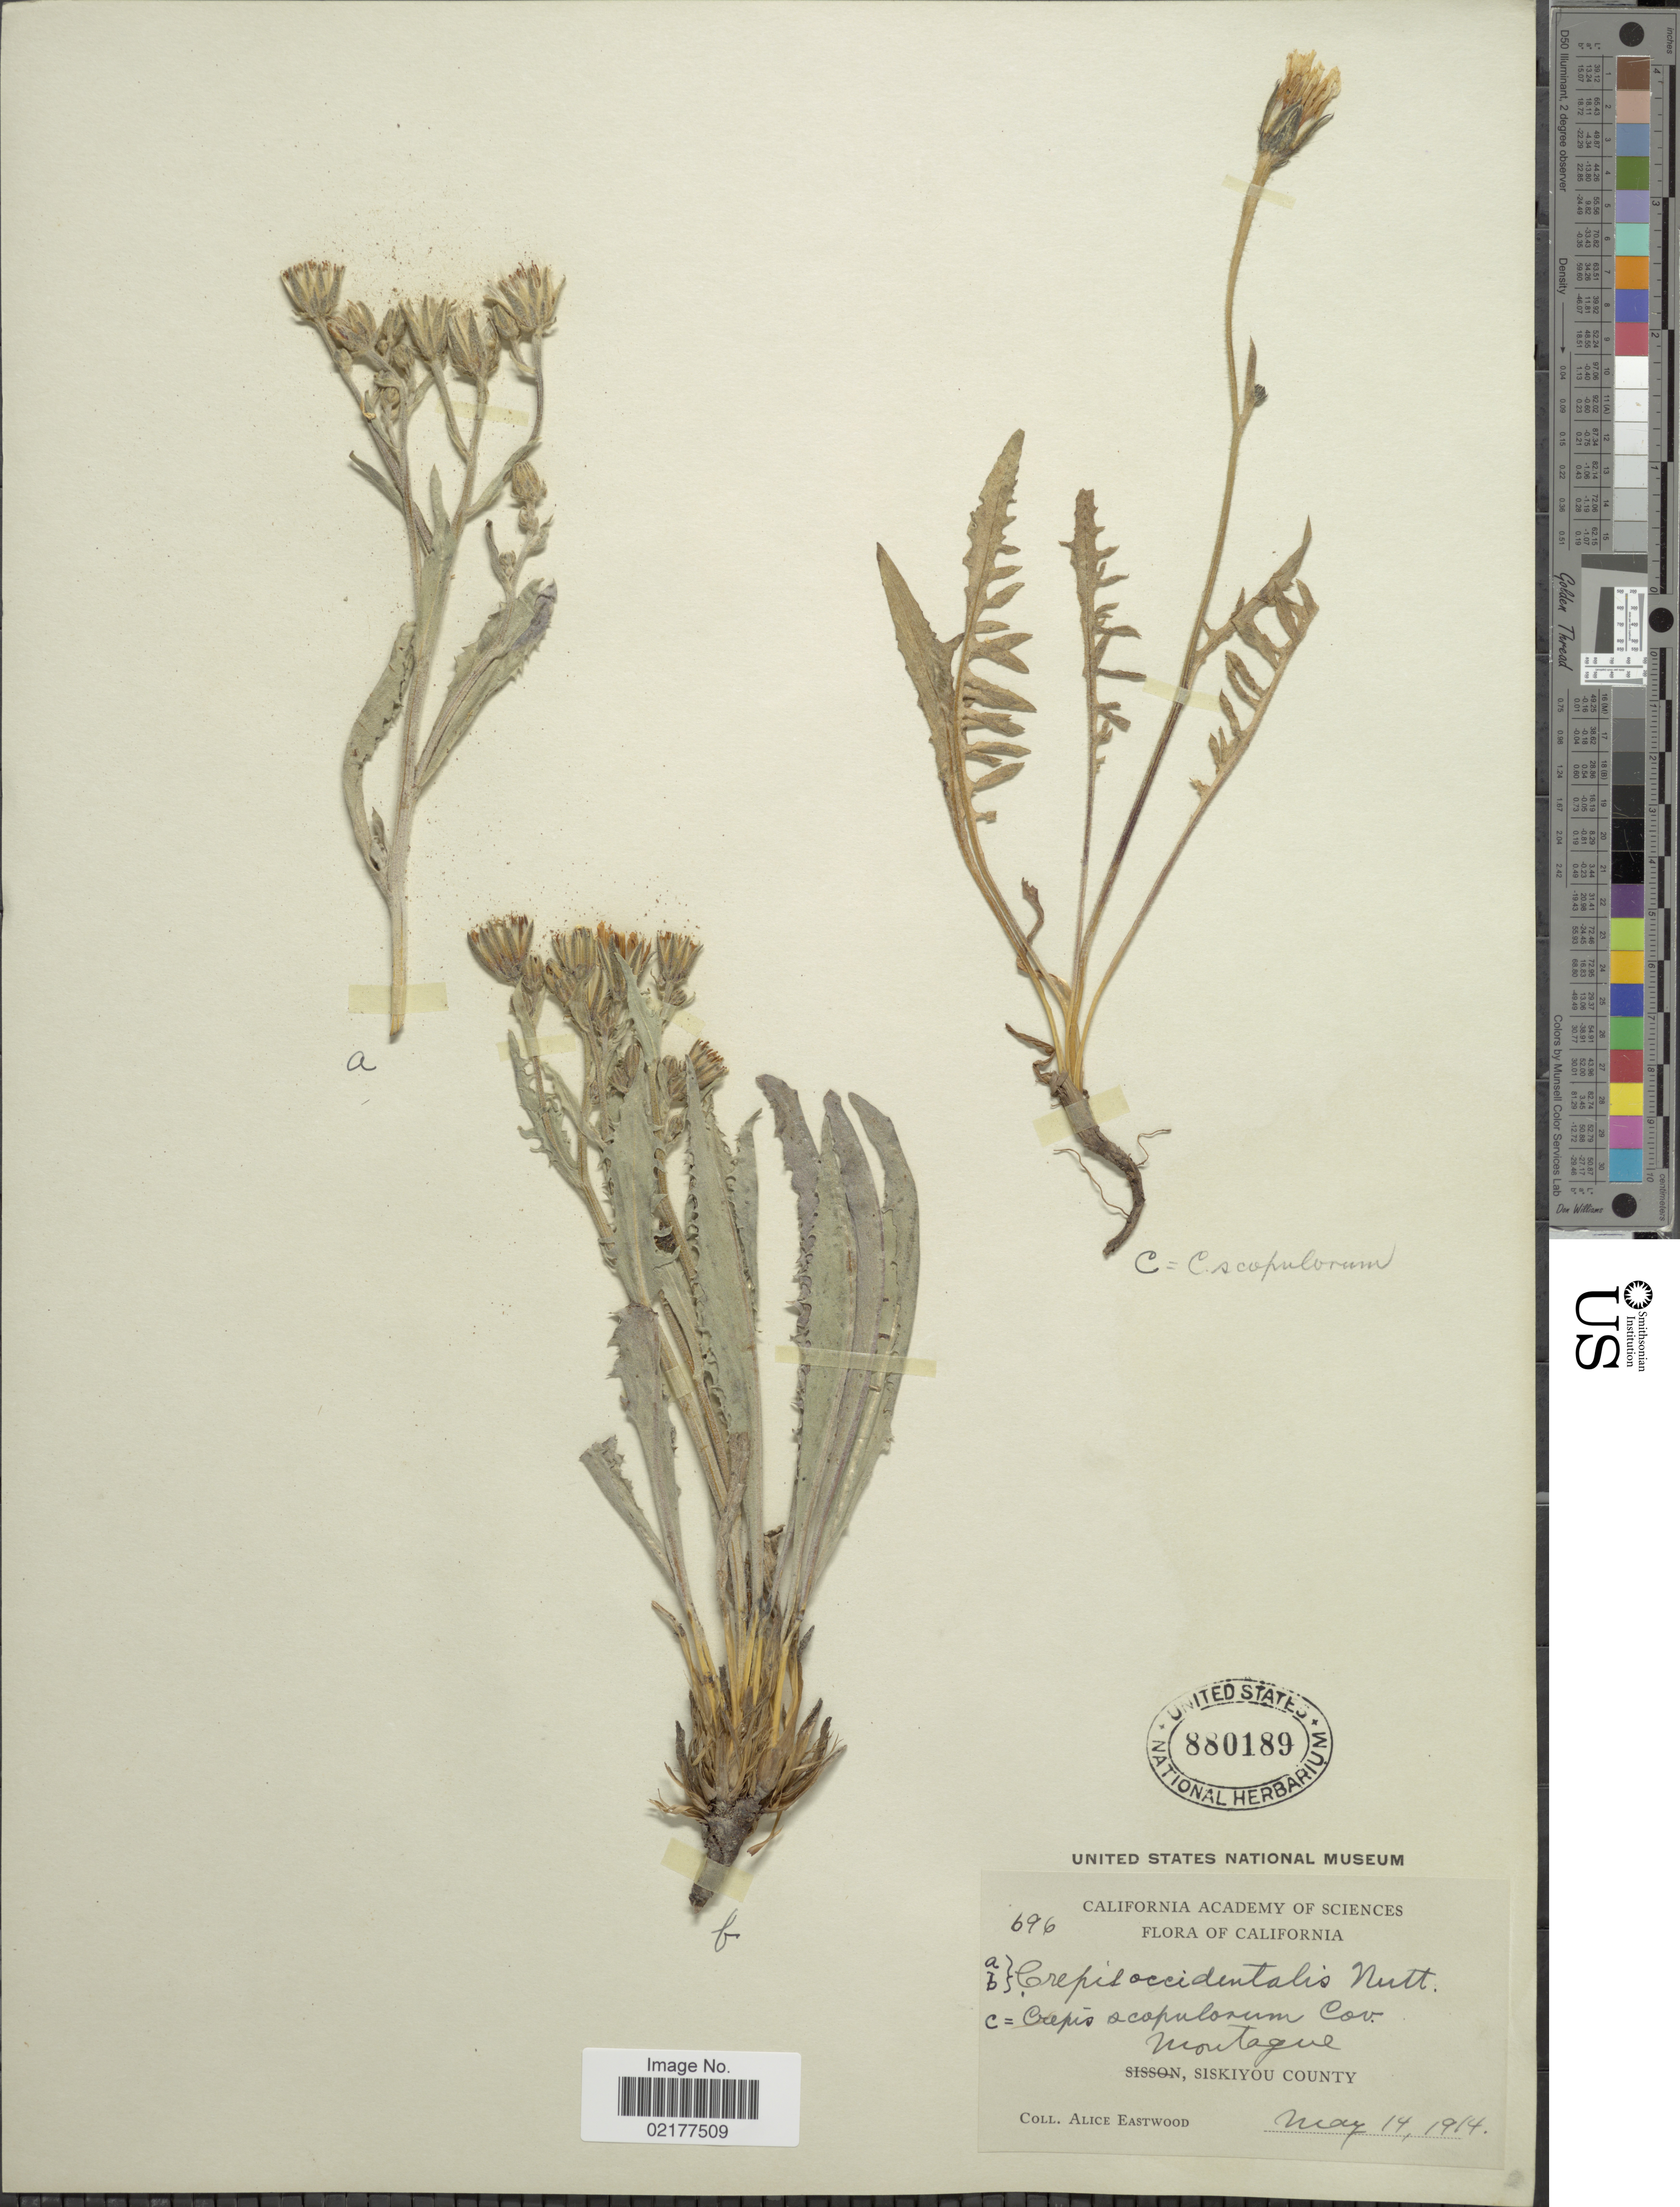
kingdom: Plantae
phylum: Tracheophyta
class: Magnoliopsida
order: Asterales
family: Asteraceae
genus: Crepis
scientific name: Crepis modocensis subsp. modocensis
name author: Greene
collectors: A. Eastwood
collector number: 696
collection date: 1914-05-14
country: United States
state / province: California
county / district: Siskiyou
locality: Montague, Siskiyou County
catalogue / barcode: US 880189